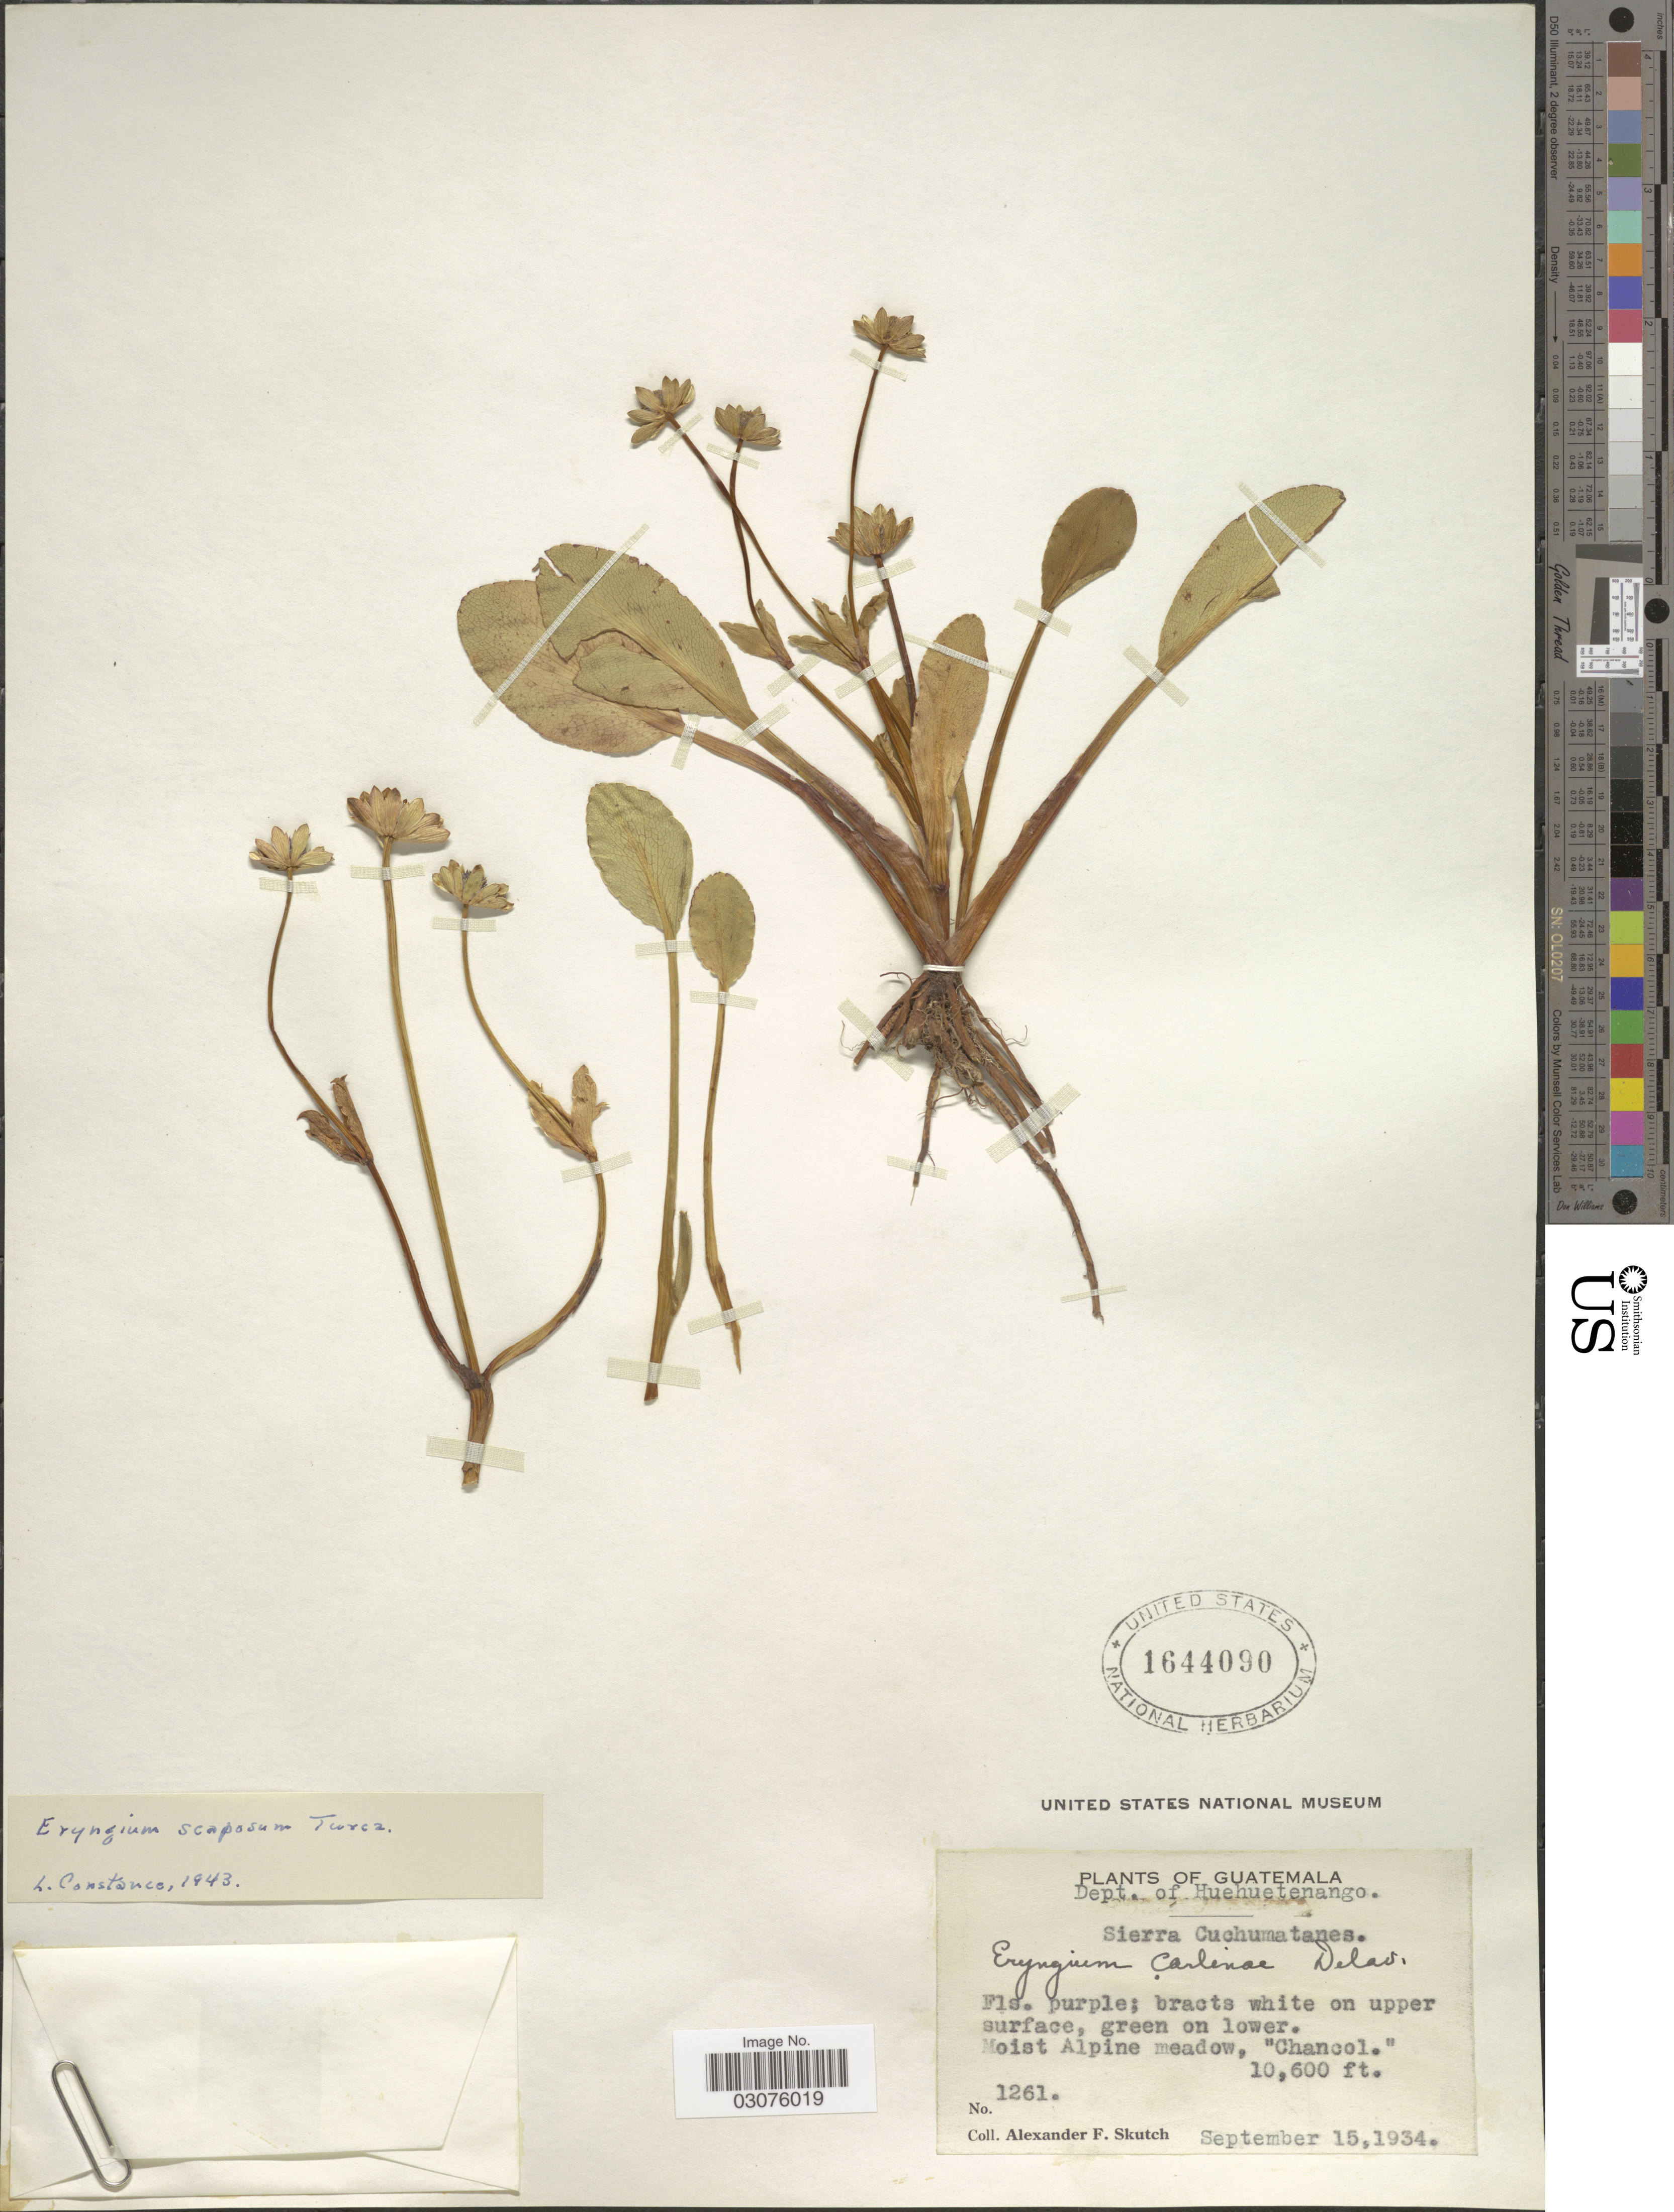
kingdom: Plantae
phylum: Tracheophyta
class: Magnoliopsida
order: Apiales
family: Apiaceae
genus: Eryngium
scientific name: Eryngium scaposum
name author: Turcz.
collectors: A. F. Skutch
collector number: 1261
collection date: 1934-09-15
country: Guatemala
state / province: Huehuetenango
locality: Dept. of Huehuetenango. Moist Alpine meadow, "Chancol".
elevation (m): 3231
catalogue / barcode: US 1644090